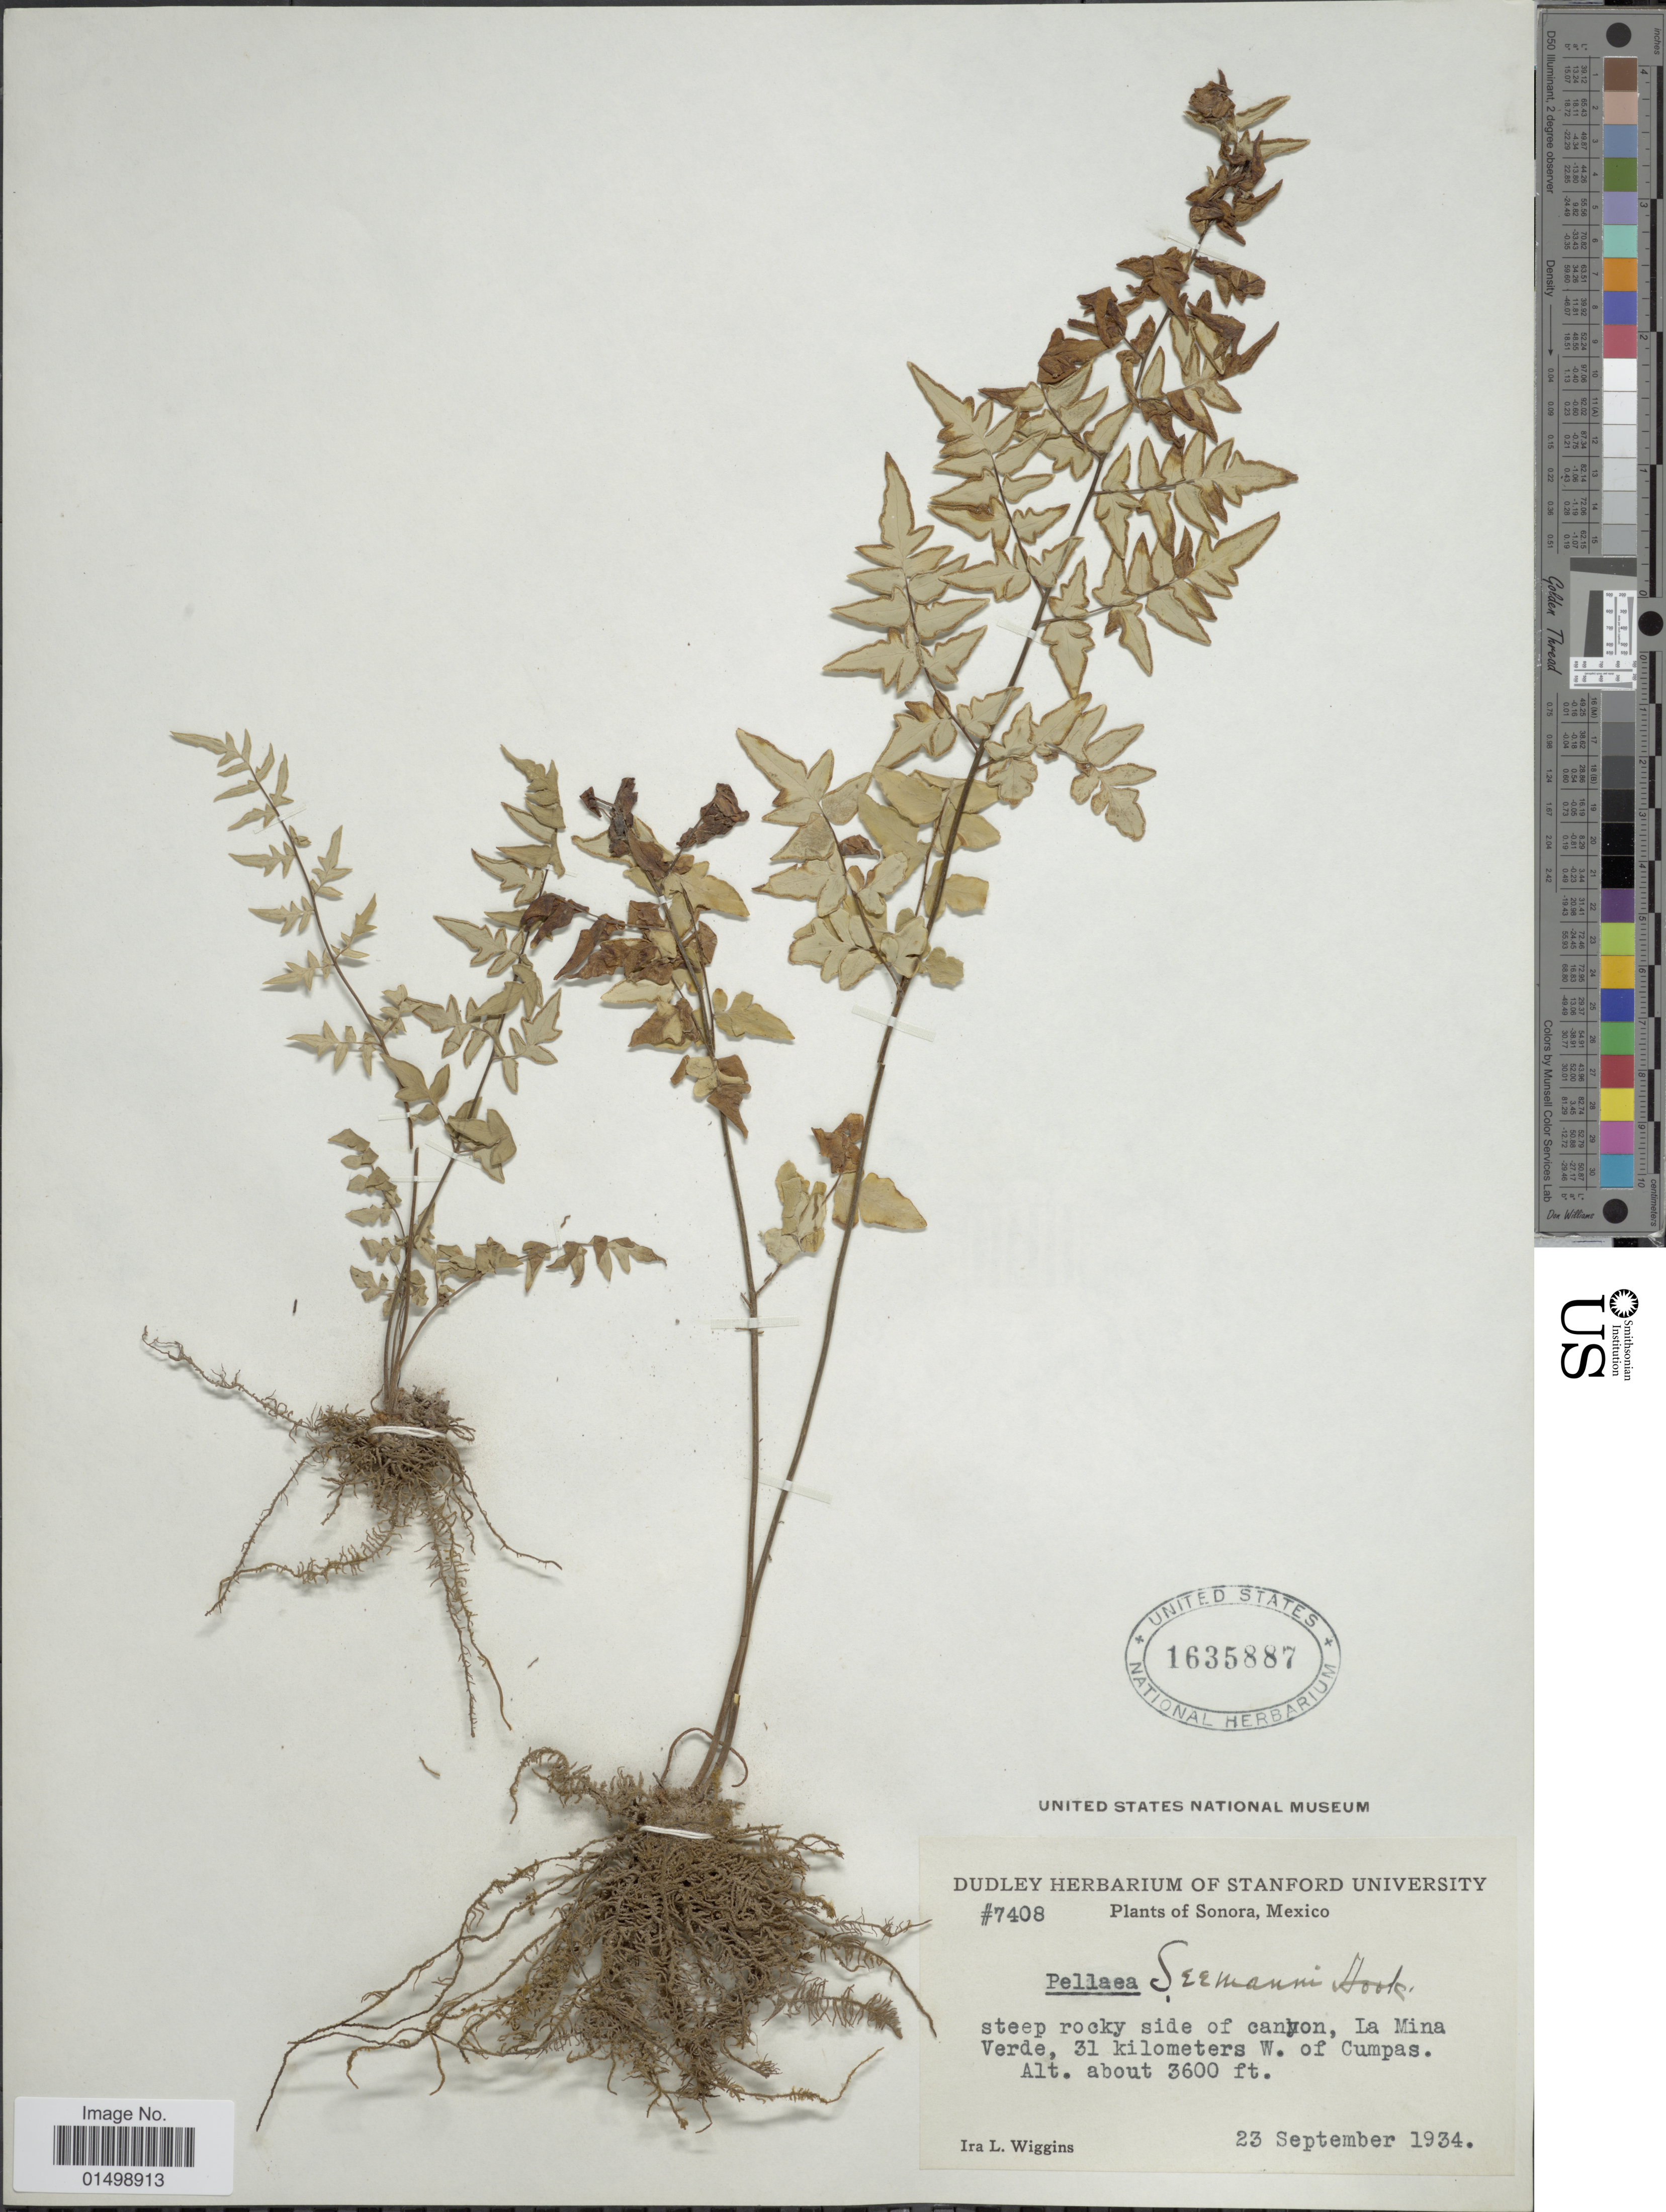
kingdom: Plantae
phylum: Tracheophyta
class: Polypodiopsida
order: Polypodiales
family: Pteridaceae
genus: Cheilanthes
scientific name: Cheilanthes lozanii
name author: (Maxon) R.M. Tryon & A.F. Tryon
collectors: I. L. Wiggins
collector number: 7408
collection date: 1934-09-23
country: Mexico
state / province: Sonora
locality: La Mina Verde, 31 kilometers W. of Cumpas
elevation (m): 1097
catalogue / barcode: US 1635887